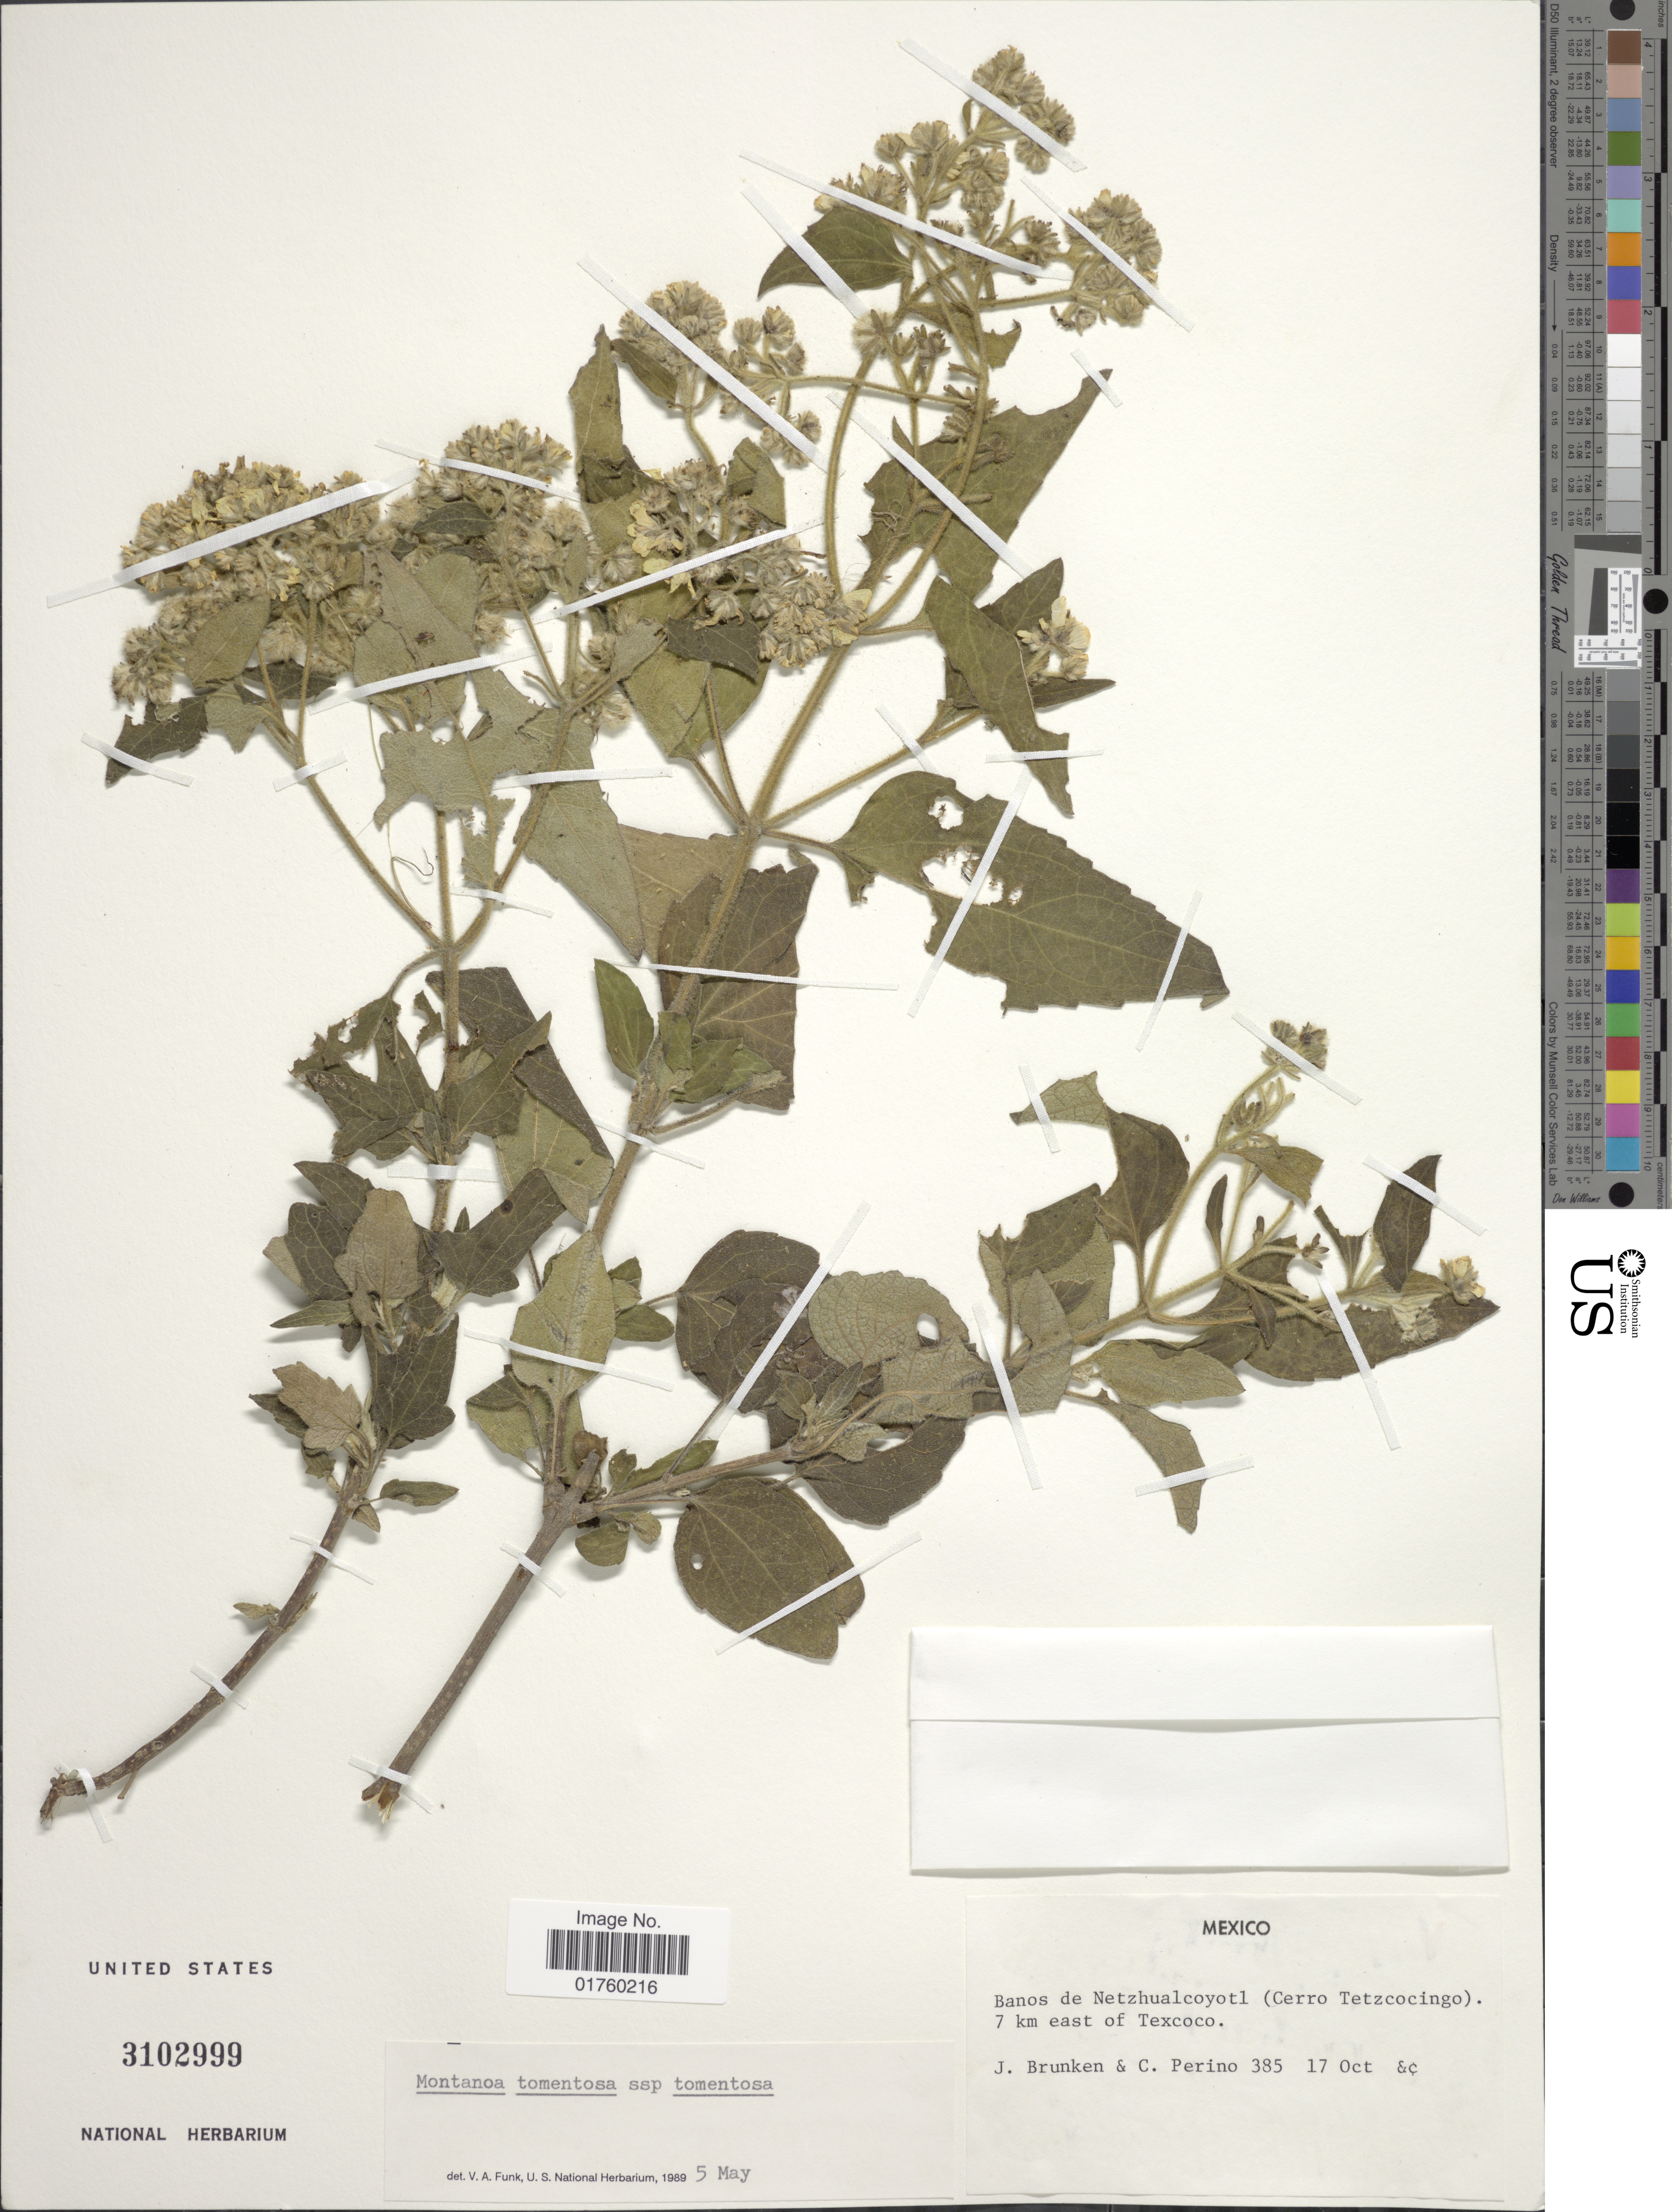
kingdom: Plantae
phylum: Tracheophyta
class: Magnoliopsida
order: Asterales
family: Asteraceae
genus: Montanoa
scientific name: Montanoa tomentosa subsp. tomentosa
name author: Cerv.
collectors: J. Brunken & C. Perino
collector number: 385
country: Mexico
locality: Banos de Netzhualcoyotl (Cerro Tetzcocingo), 7 km east of Texcoco.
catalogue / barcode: US 3102999